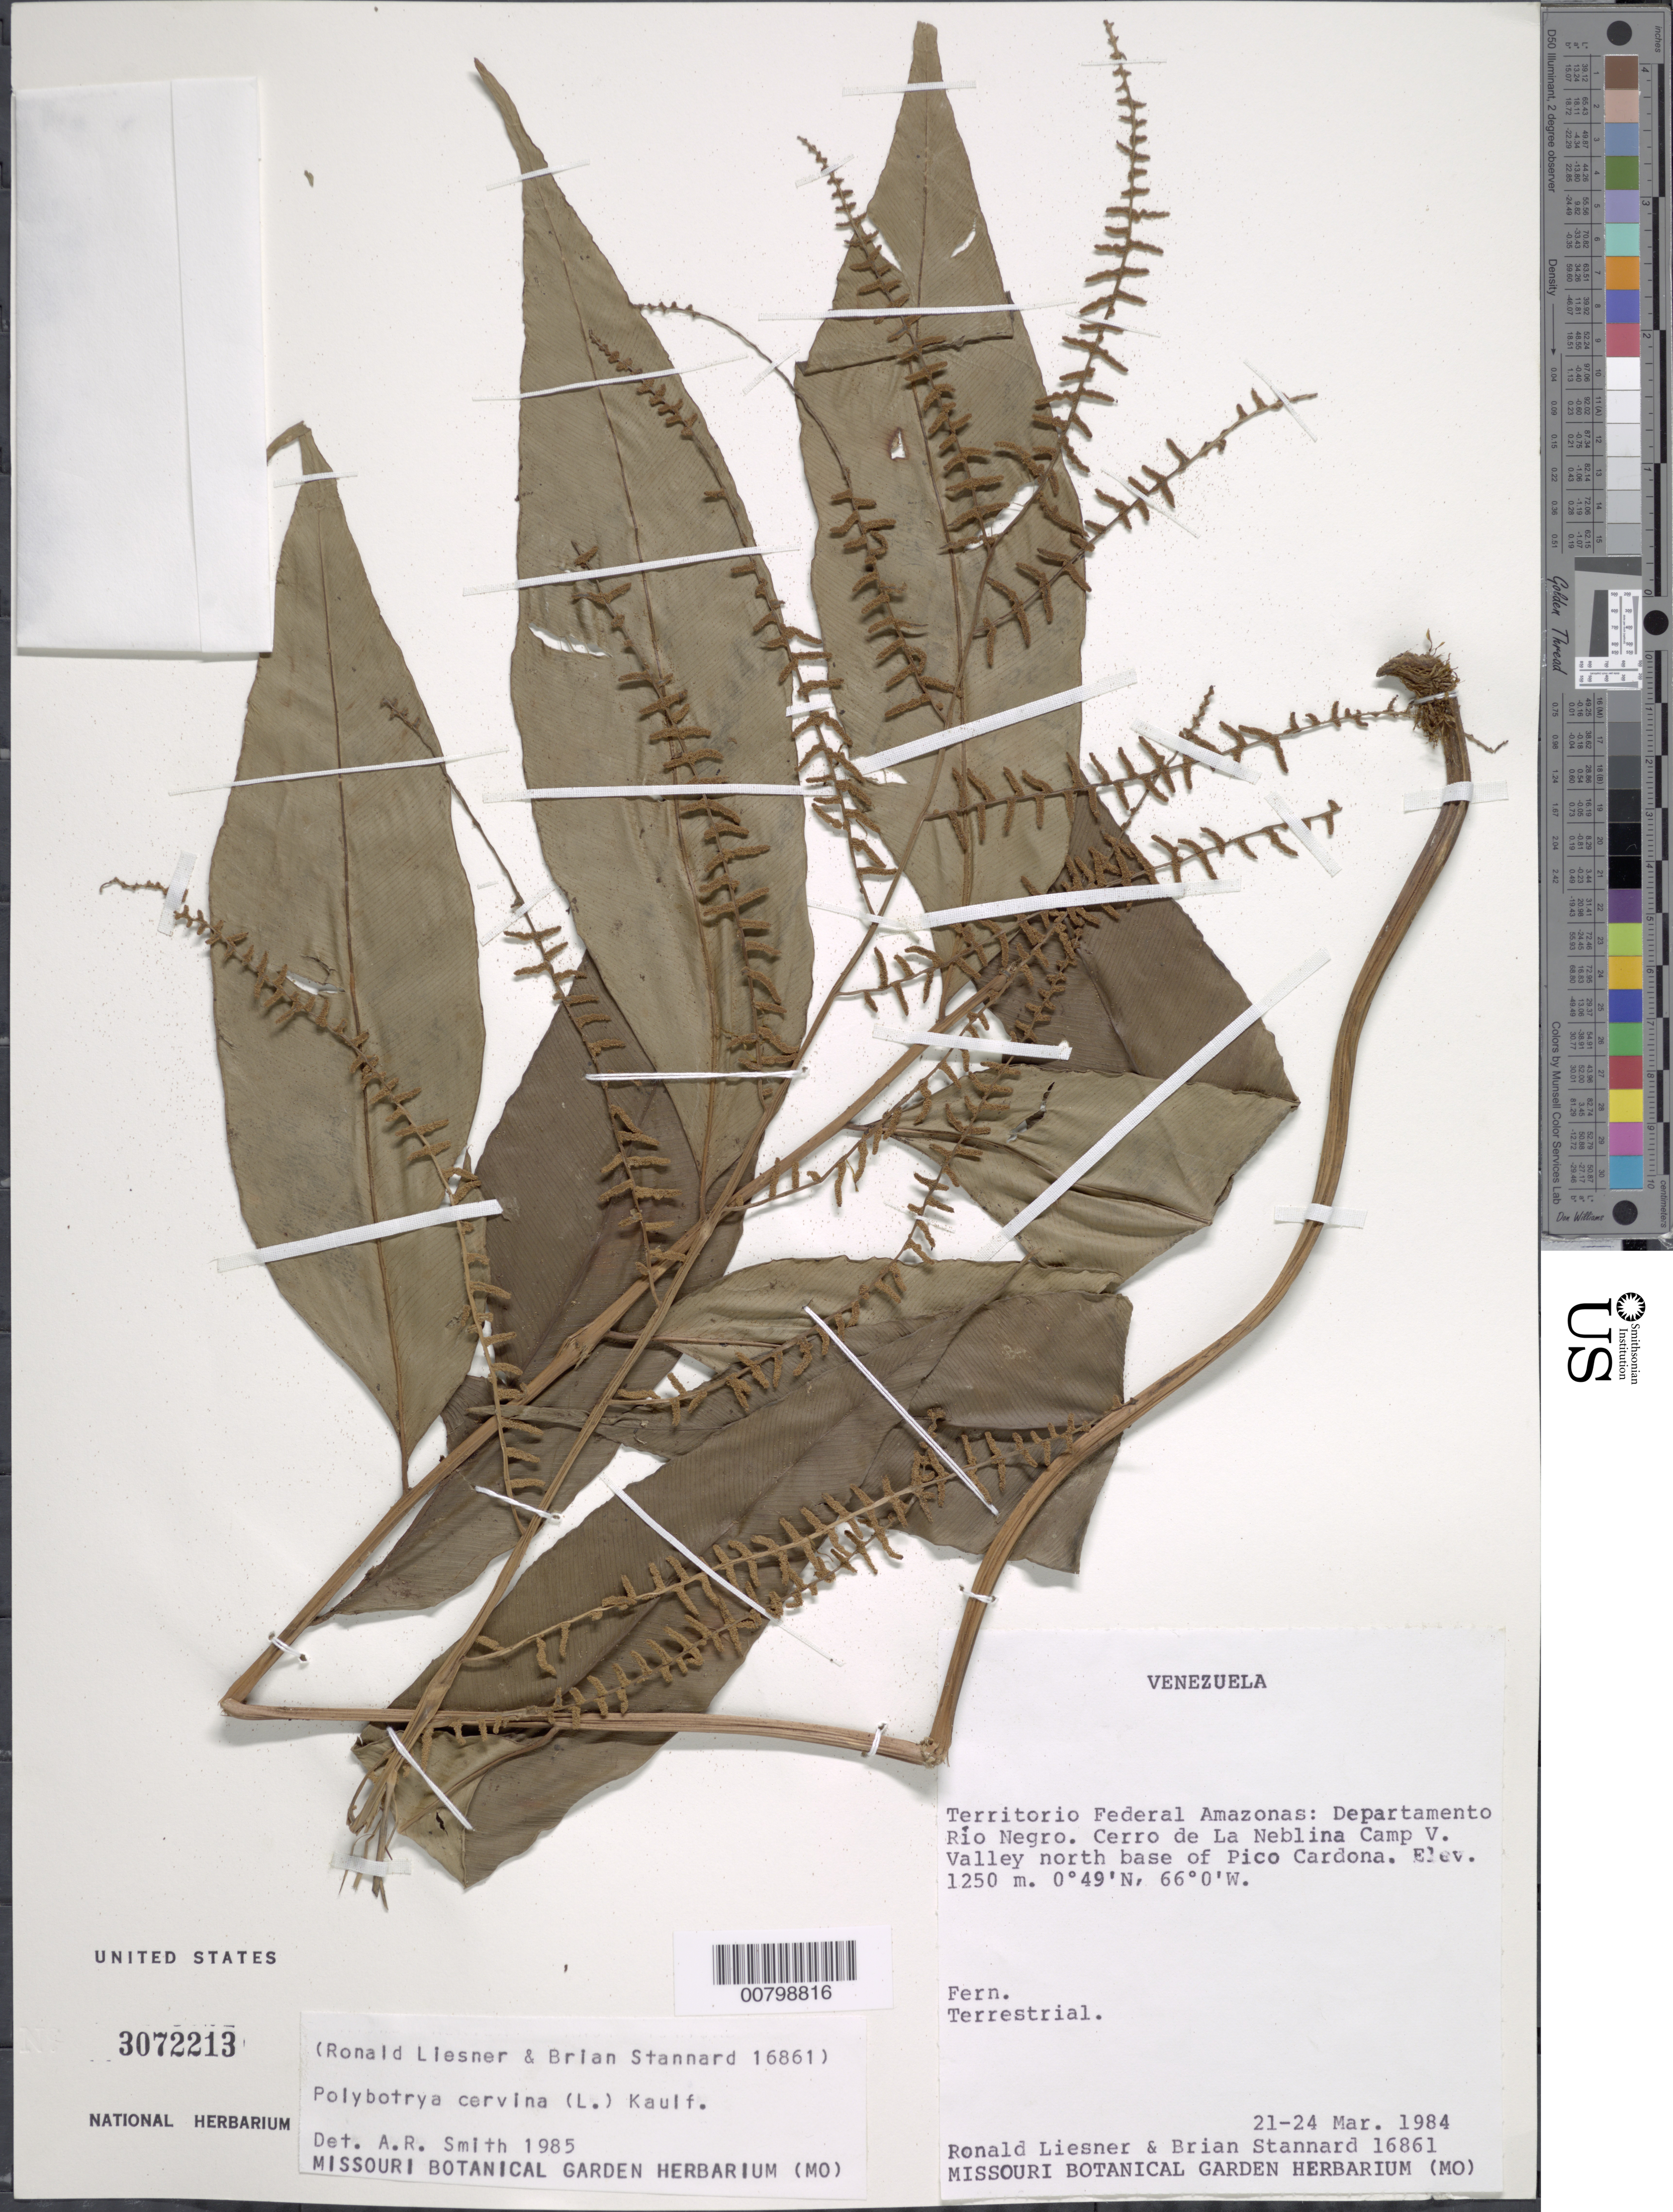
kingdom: Plantae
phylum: Tracheophyta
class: Polypodiopsida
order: Polypodiales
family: Dryopteridaceae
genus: Olfersia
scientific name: Olfersia cervina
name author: (L.) Kunze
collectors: R. L. Liesner & B. L. Stannard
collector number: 16861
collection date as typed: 21-Mar-84 to 24-Mar-84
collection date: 1984-03-21/1984-03-24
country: Venezuela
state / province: Amazonas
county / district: Río Negro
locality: Cerro de La Neblina Base Camp V, north base of Pico Cardona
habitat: Valley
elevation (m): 1250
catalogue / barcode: US 3072213